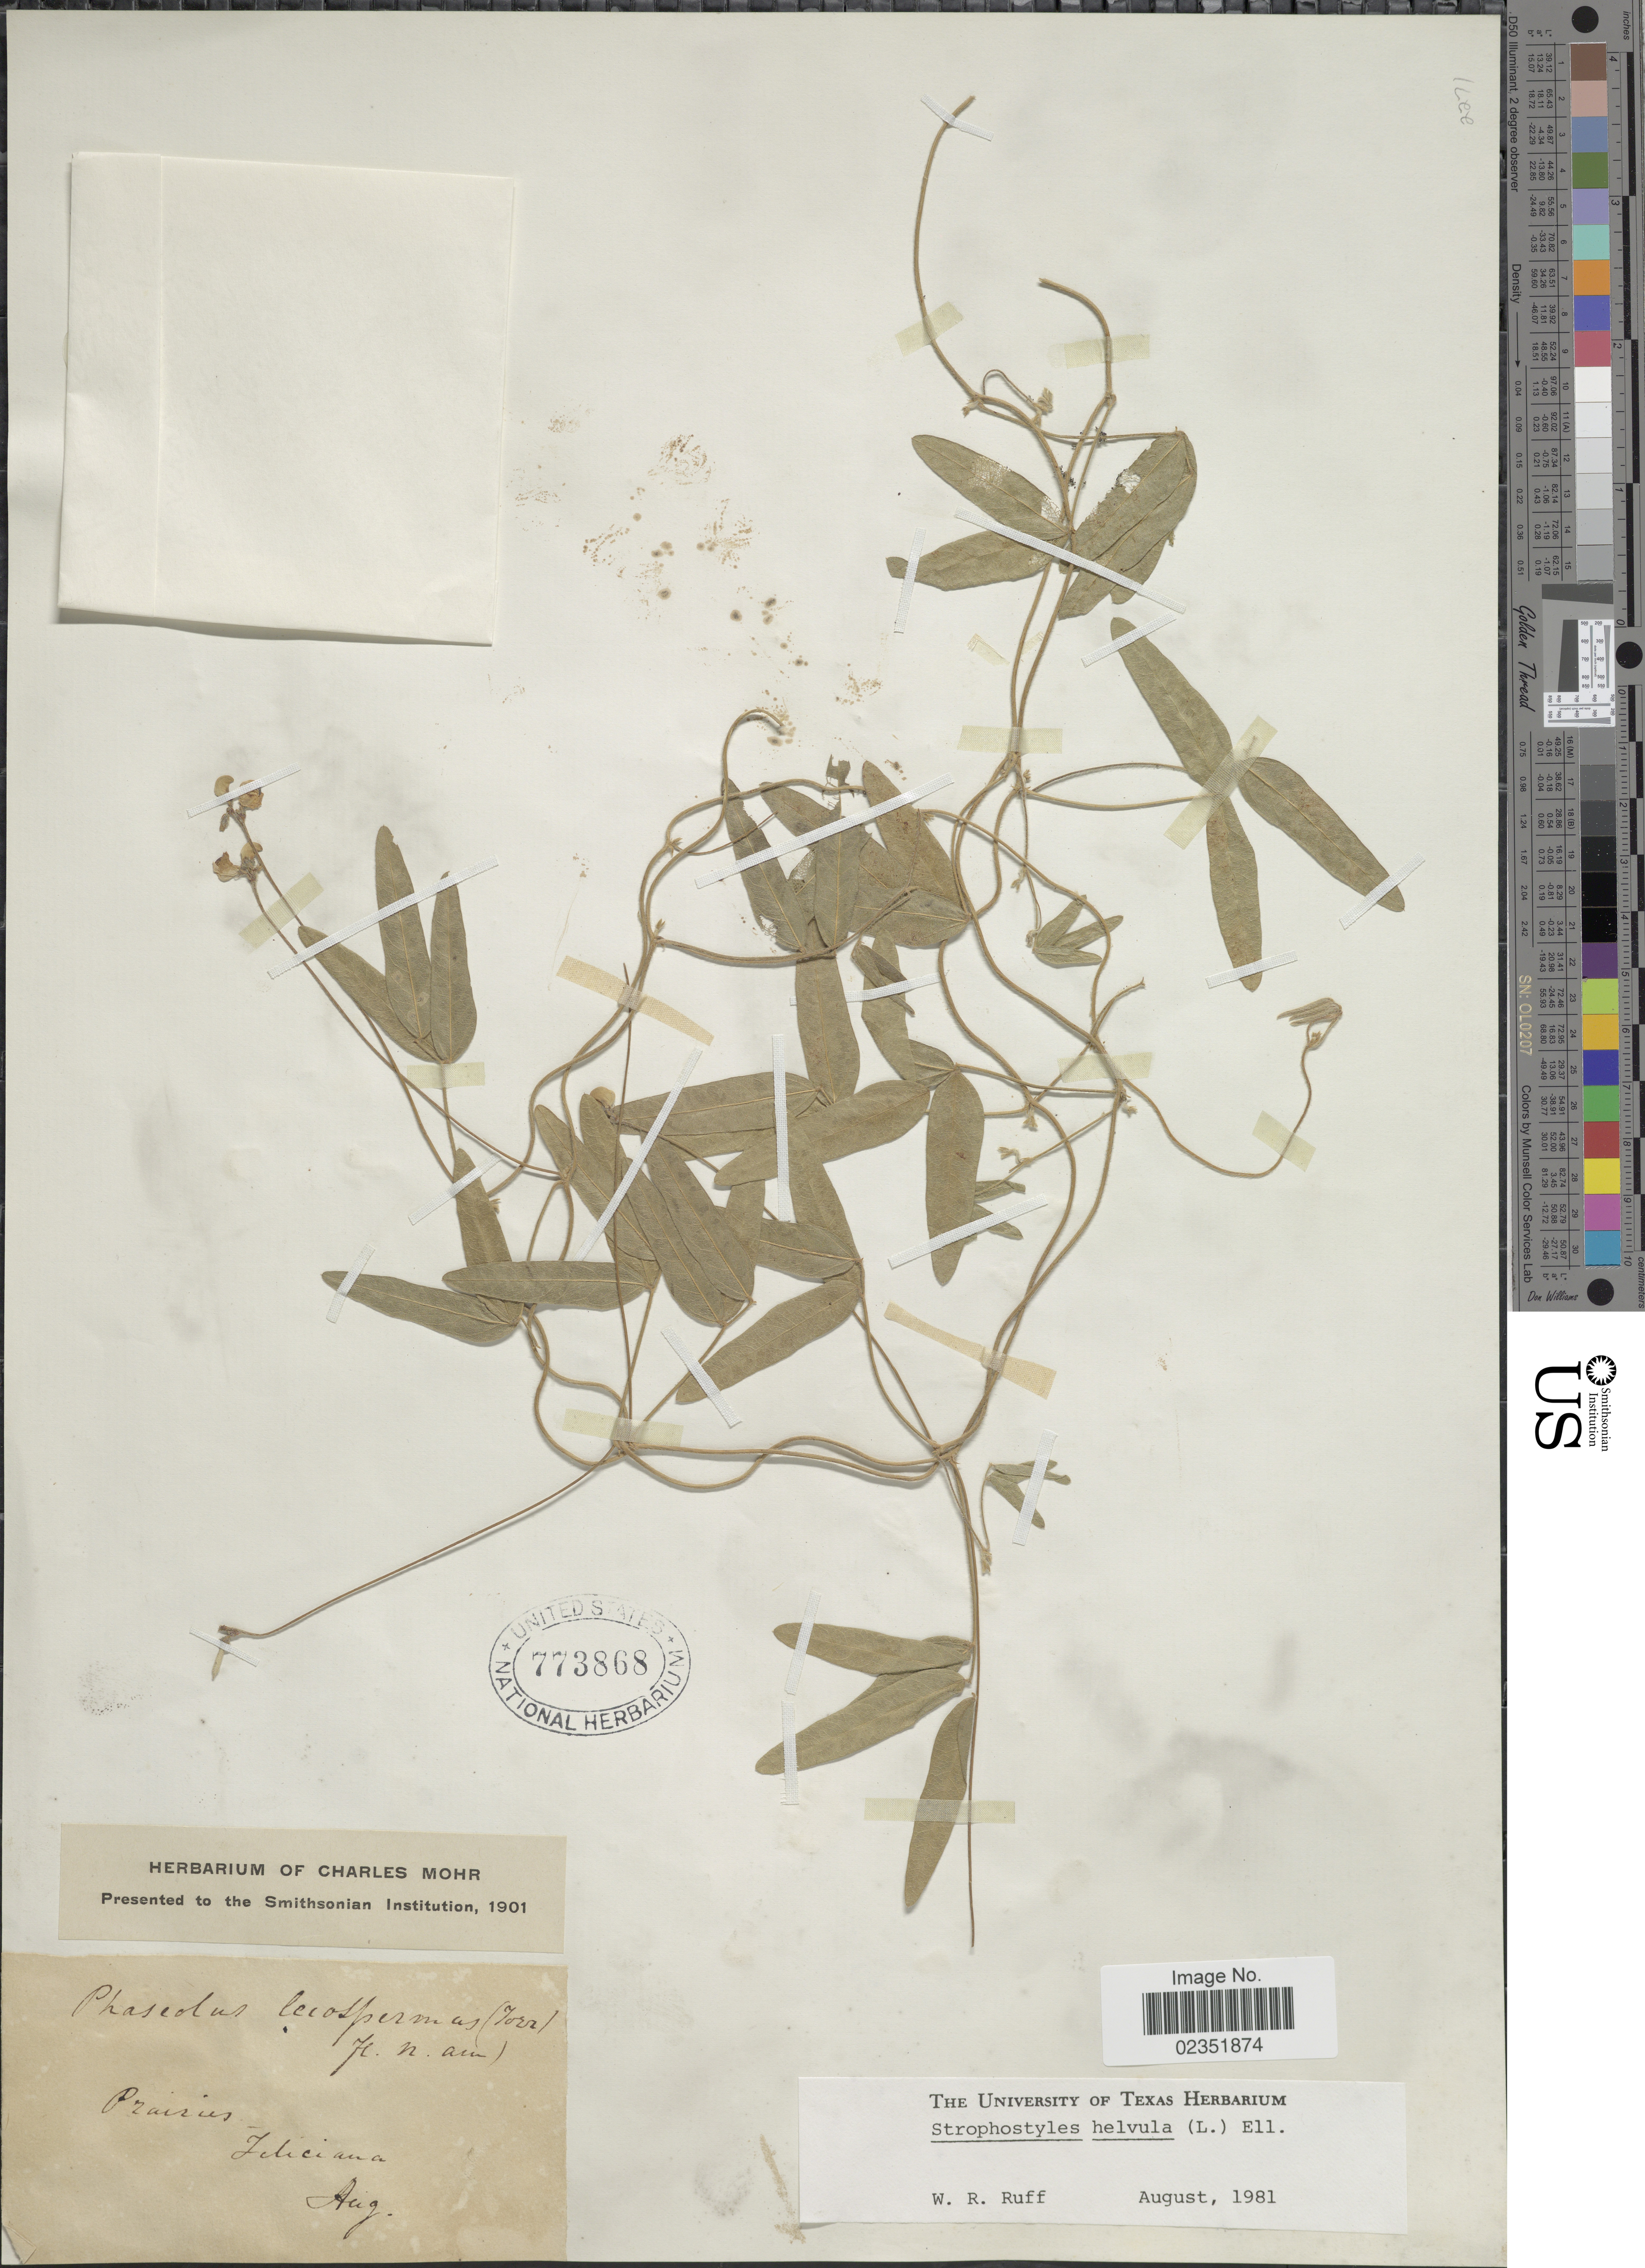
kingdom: Plantae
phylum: Tracheophyta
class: Magnoliopsida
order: Fabales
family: Fabaceae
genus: Strophostyles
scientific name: Strophostyles helvola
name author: (L.) Elliott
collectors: ex herb. Charles Mohr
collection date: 1901-08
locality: Prairies, Feliciana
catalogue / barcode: US 773868